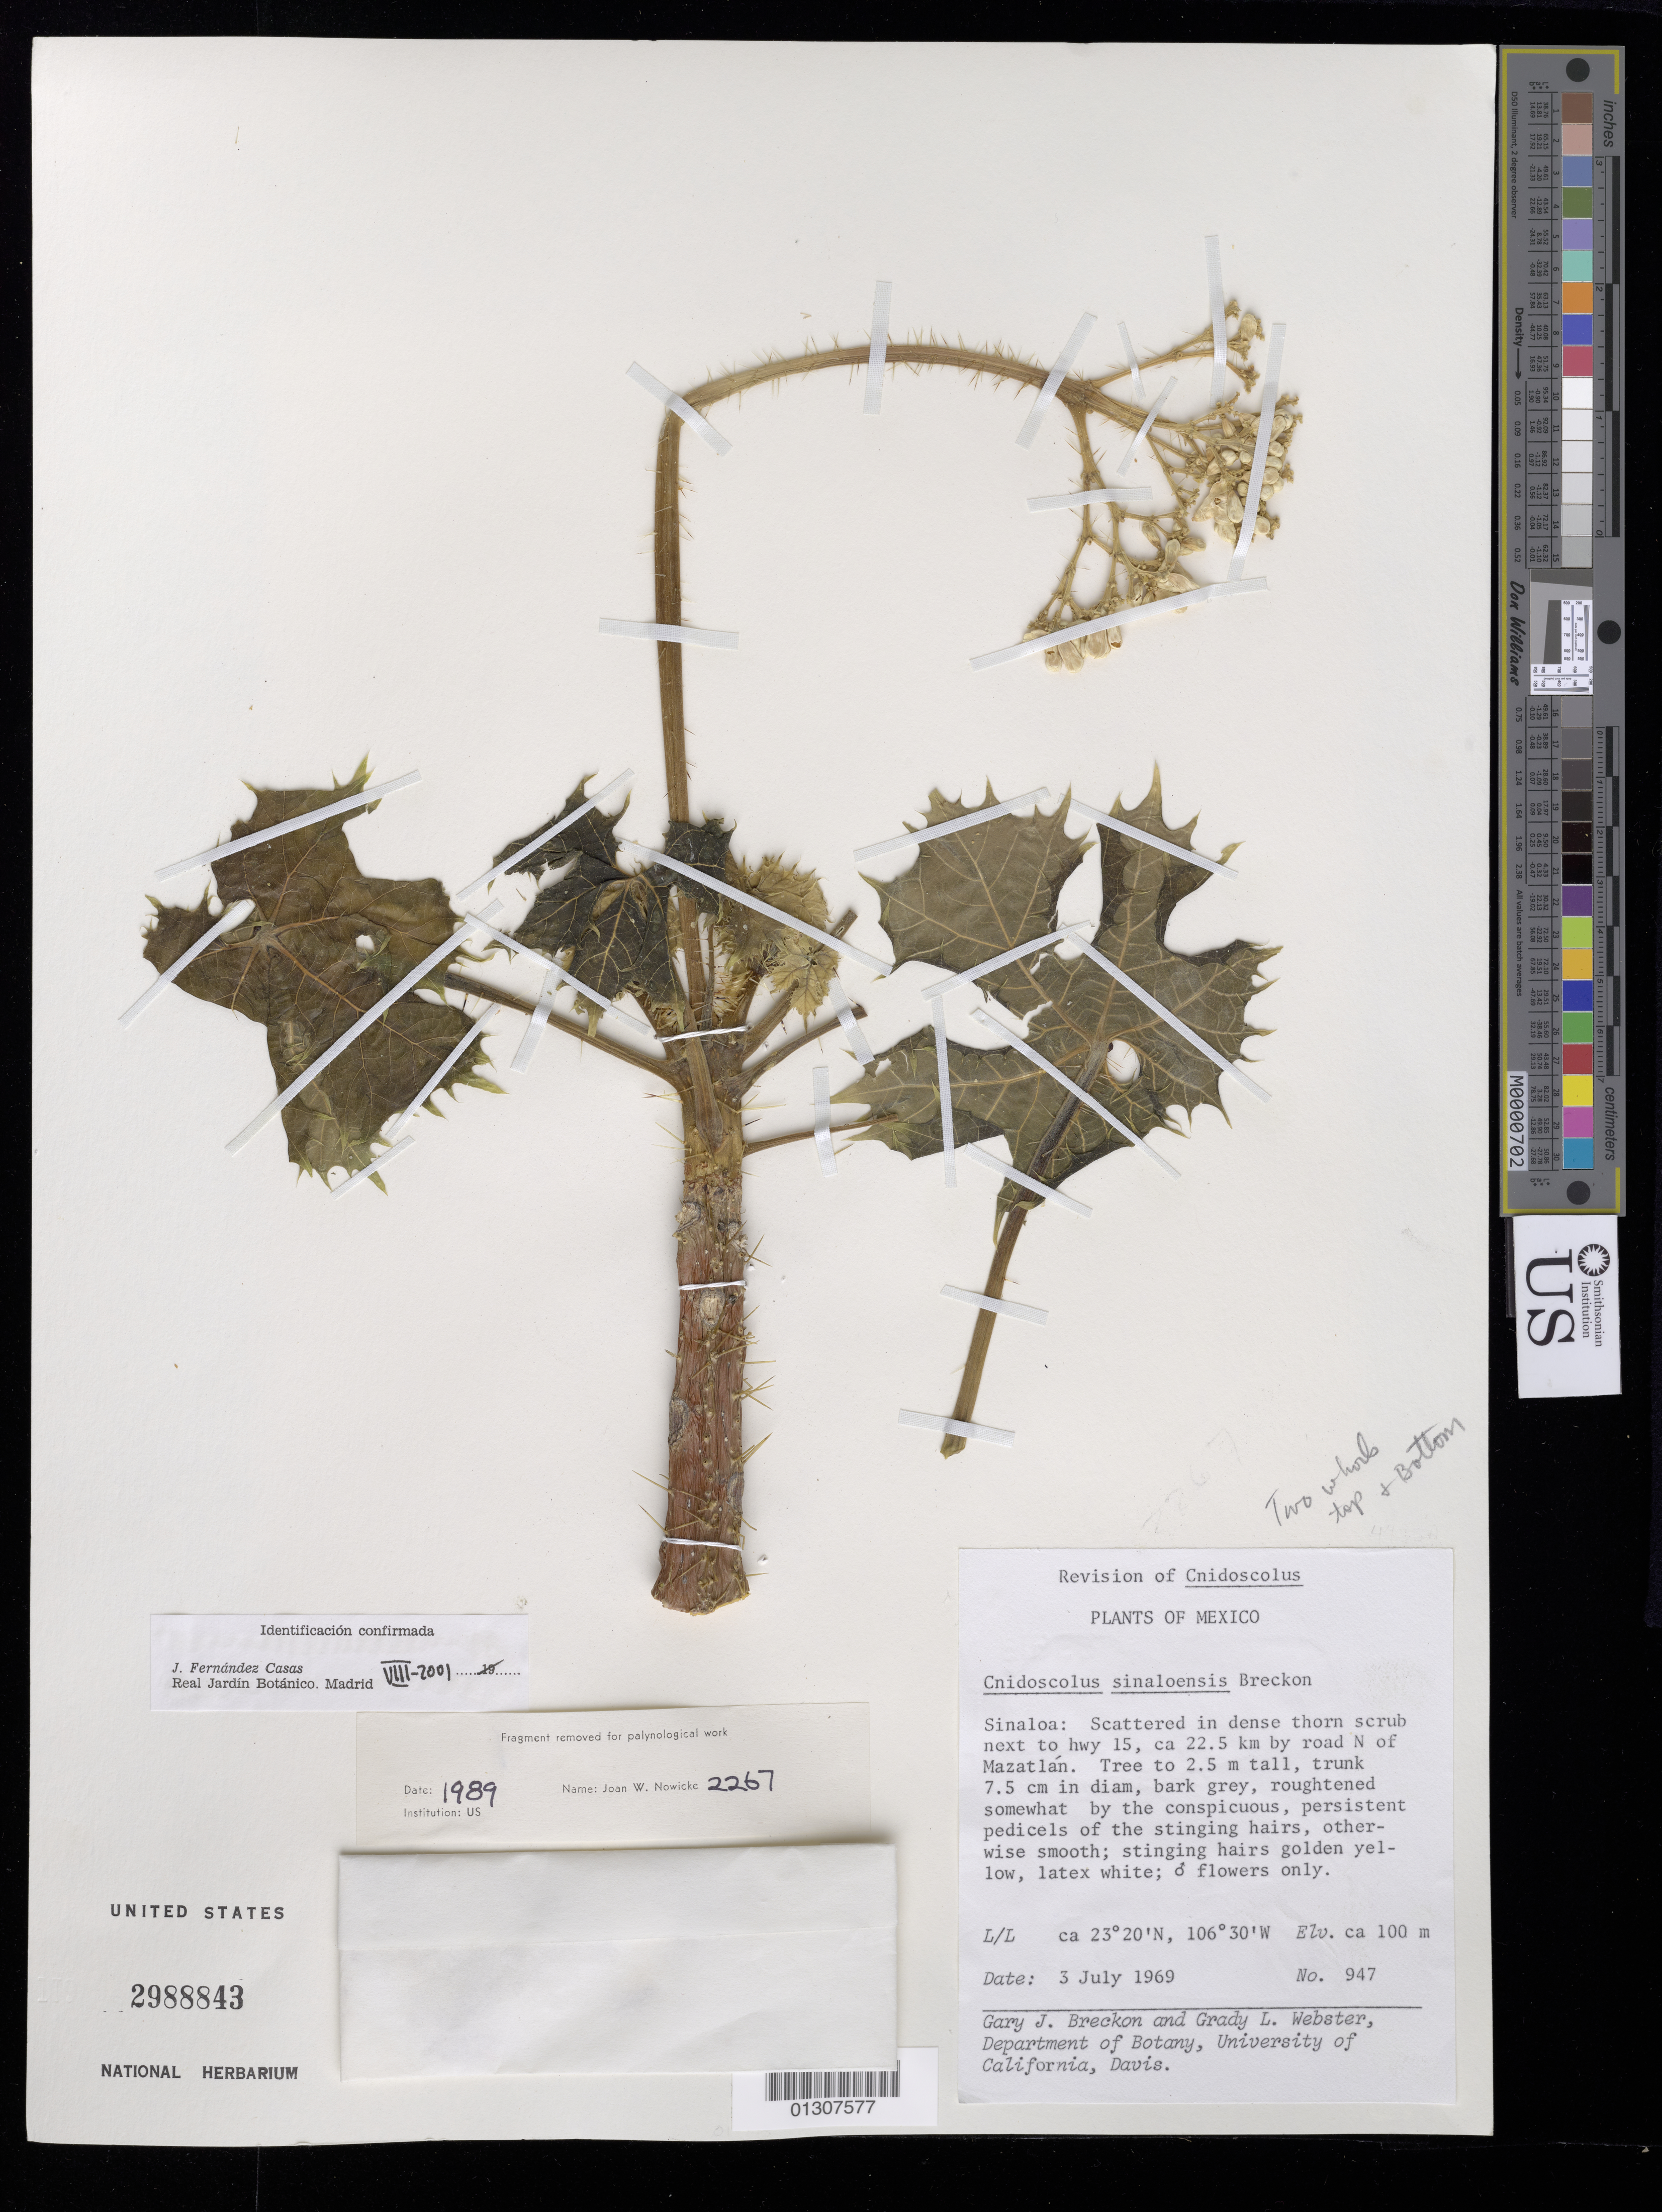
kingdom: Plantae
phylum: Tracheophyta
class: Magnoliopsida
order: Malpighiales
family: Euphorbiaceae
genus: Cnidoscolus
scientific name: Cnidoscolus sinaloensis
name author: Breckon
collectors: G. J. Breckon & G. L. Webster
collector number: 947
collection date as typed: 3 Jul 1969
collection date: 1969-07-03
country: Mexico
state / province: Sinaloa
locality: Next to Hwy 15, ca 22.5 km by road N of Mazatlan.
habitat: Tree.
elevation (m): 100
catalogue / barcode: US 2988843